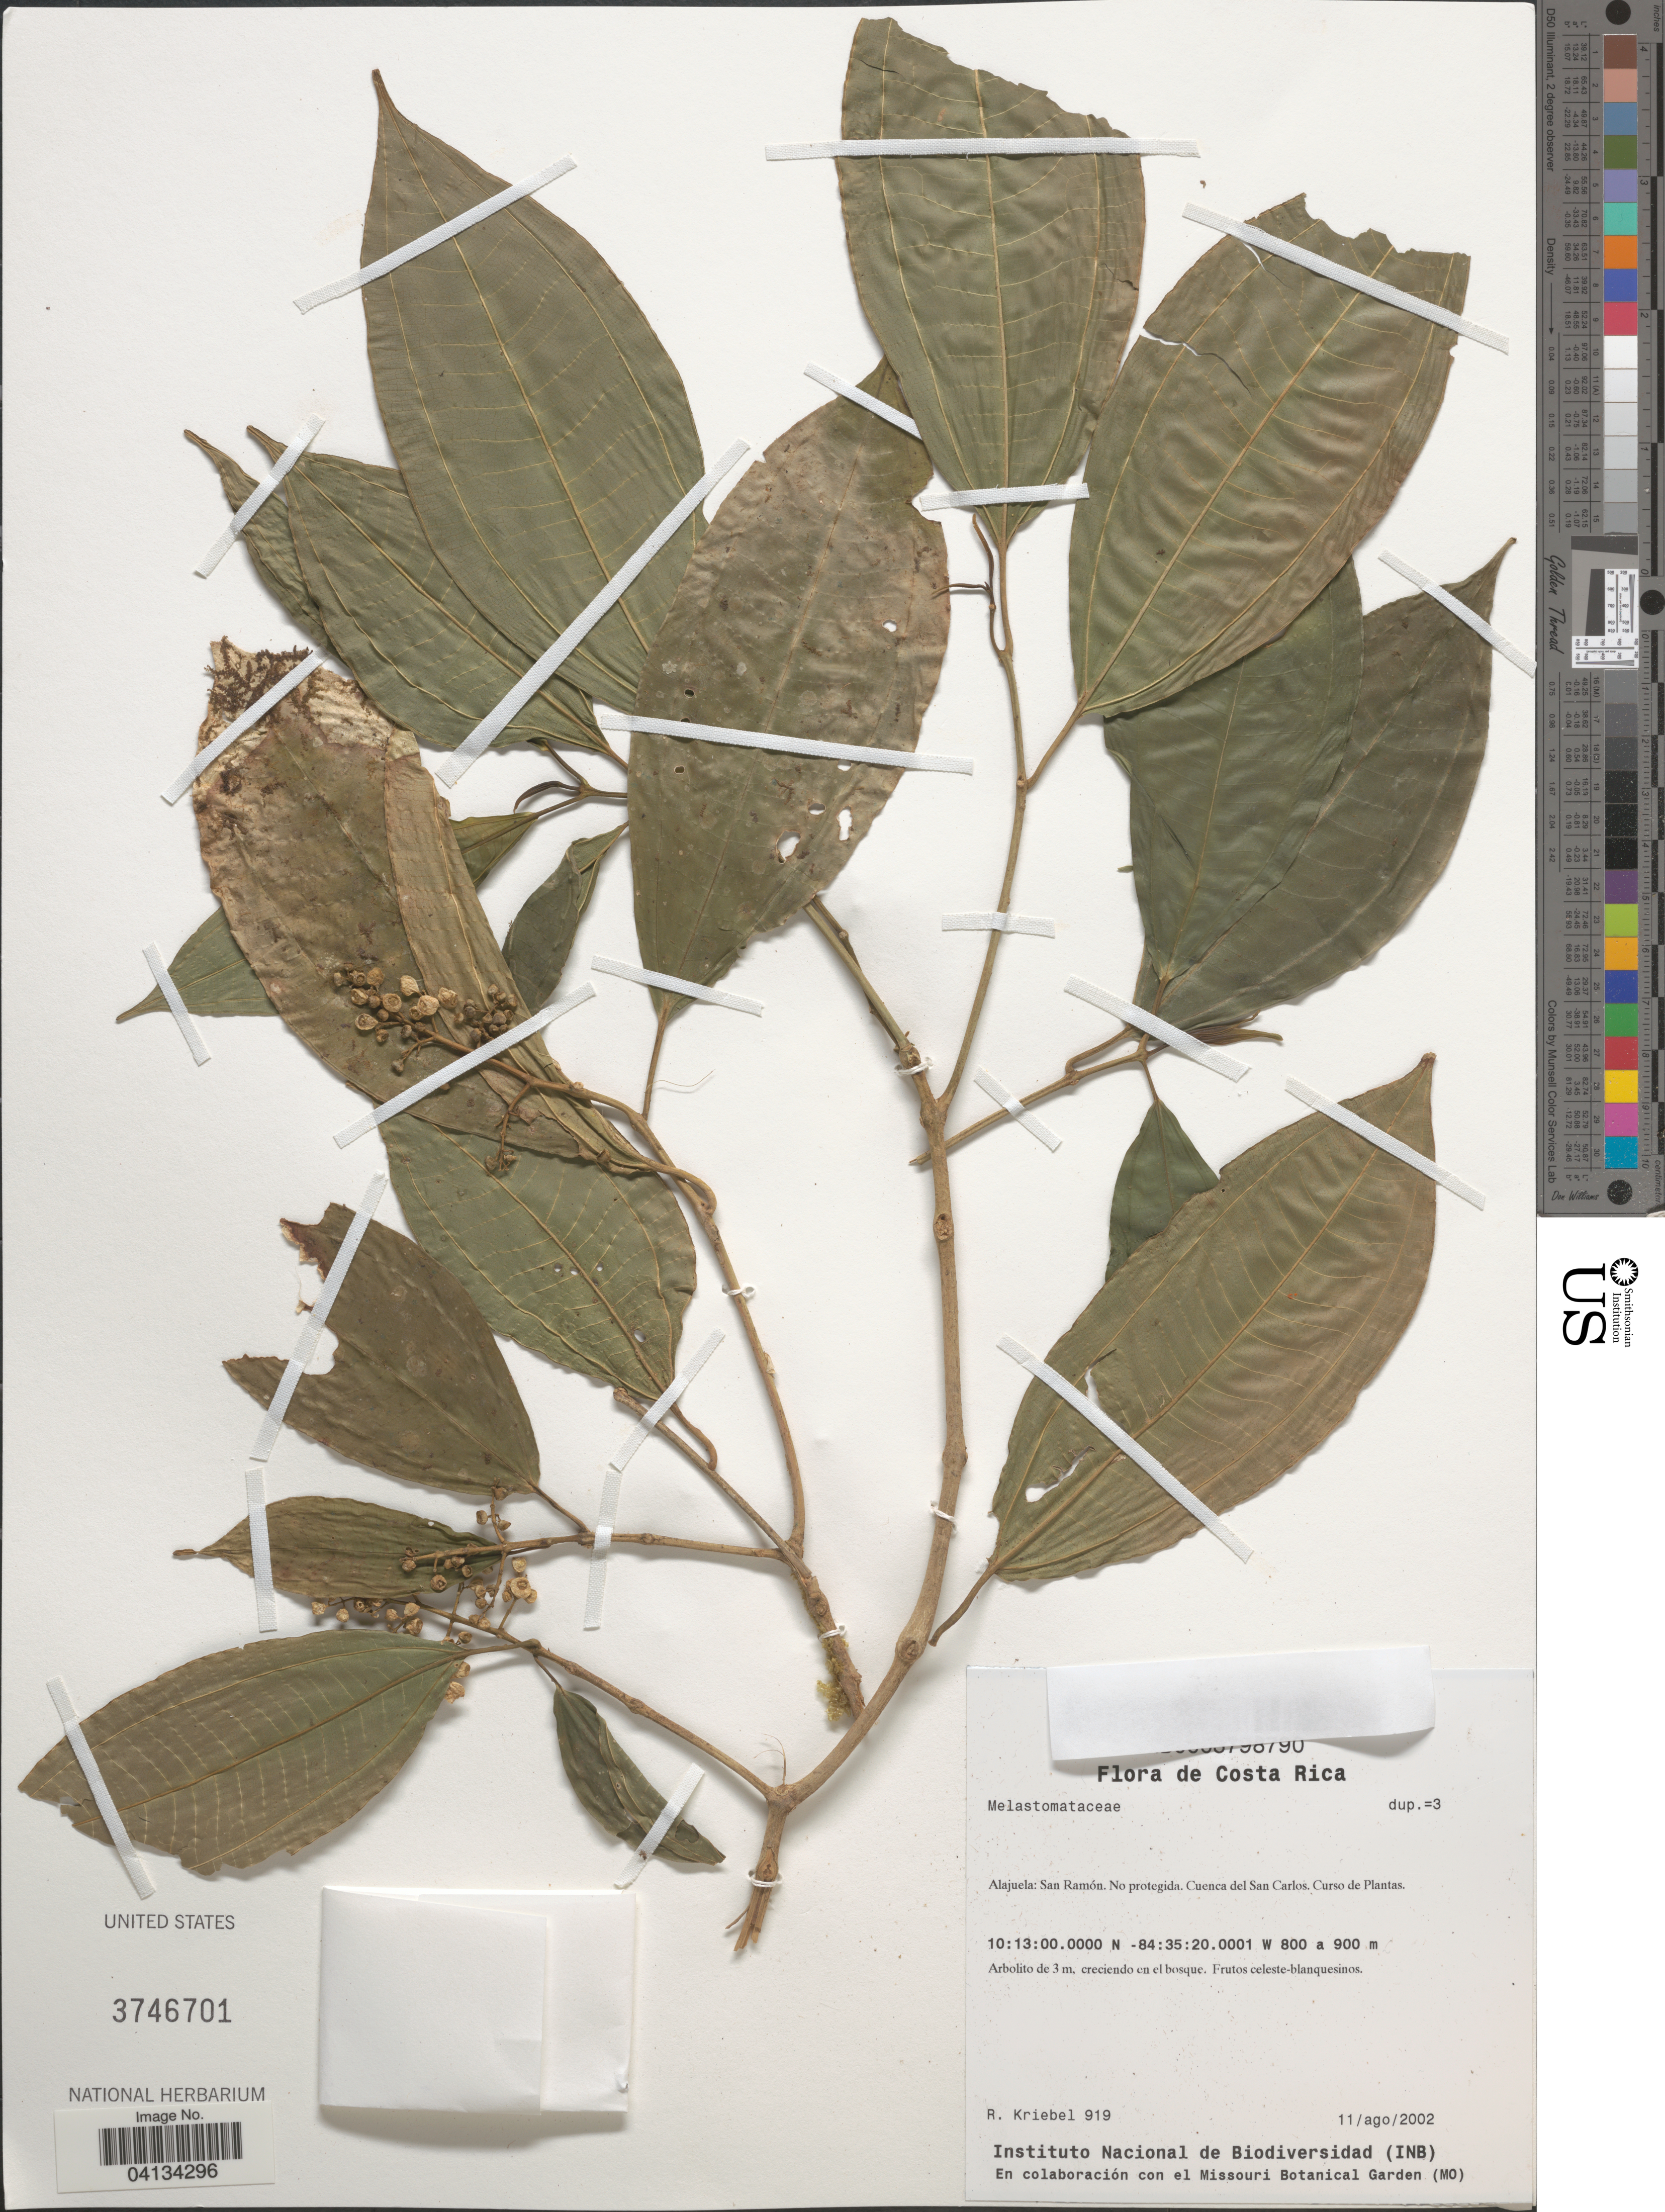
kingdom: Plantae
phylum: Tracheophyta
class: Magnoliopsida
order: Myrtales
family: Melastomataceae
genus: Miconia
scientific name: Miconia sp.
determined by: Michelangeli, F. A.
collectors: R. Kriebel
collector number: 919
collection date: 2002-08-11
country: Costa Rica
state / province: Alajuela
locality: San Ramón. No protegida. Cuenca del San Carlos. Curso de Plantas.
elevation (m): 800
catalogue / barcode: US 3746701